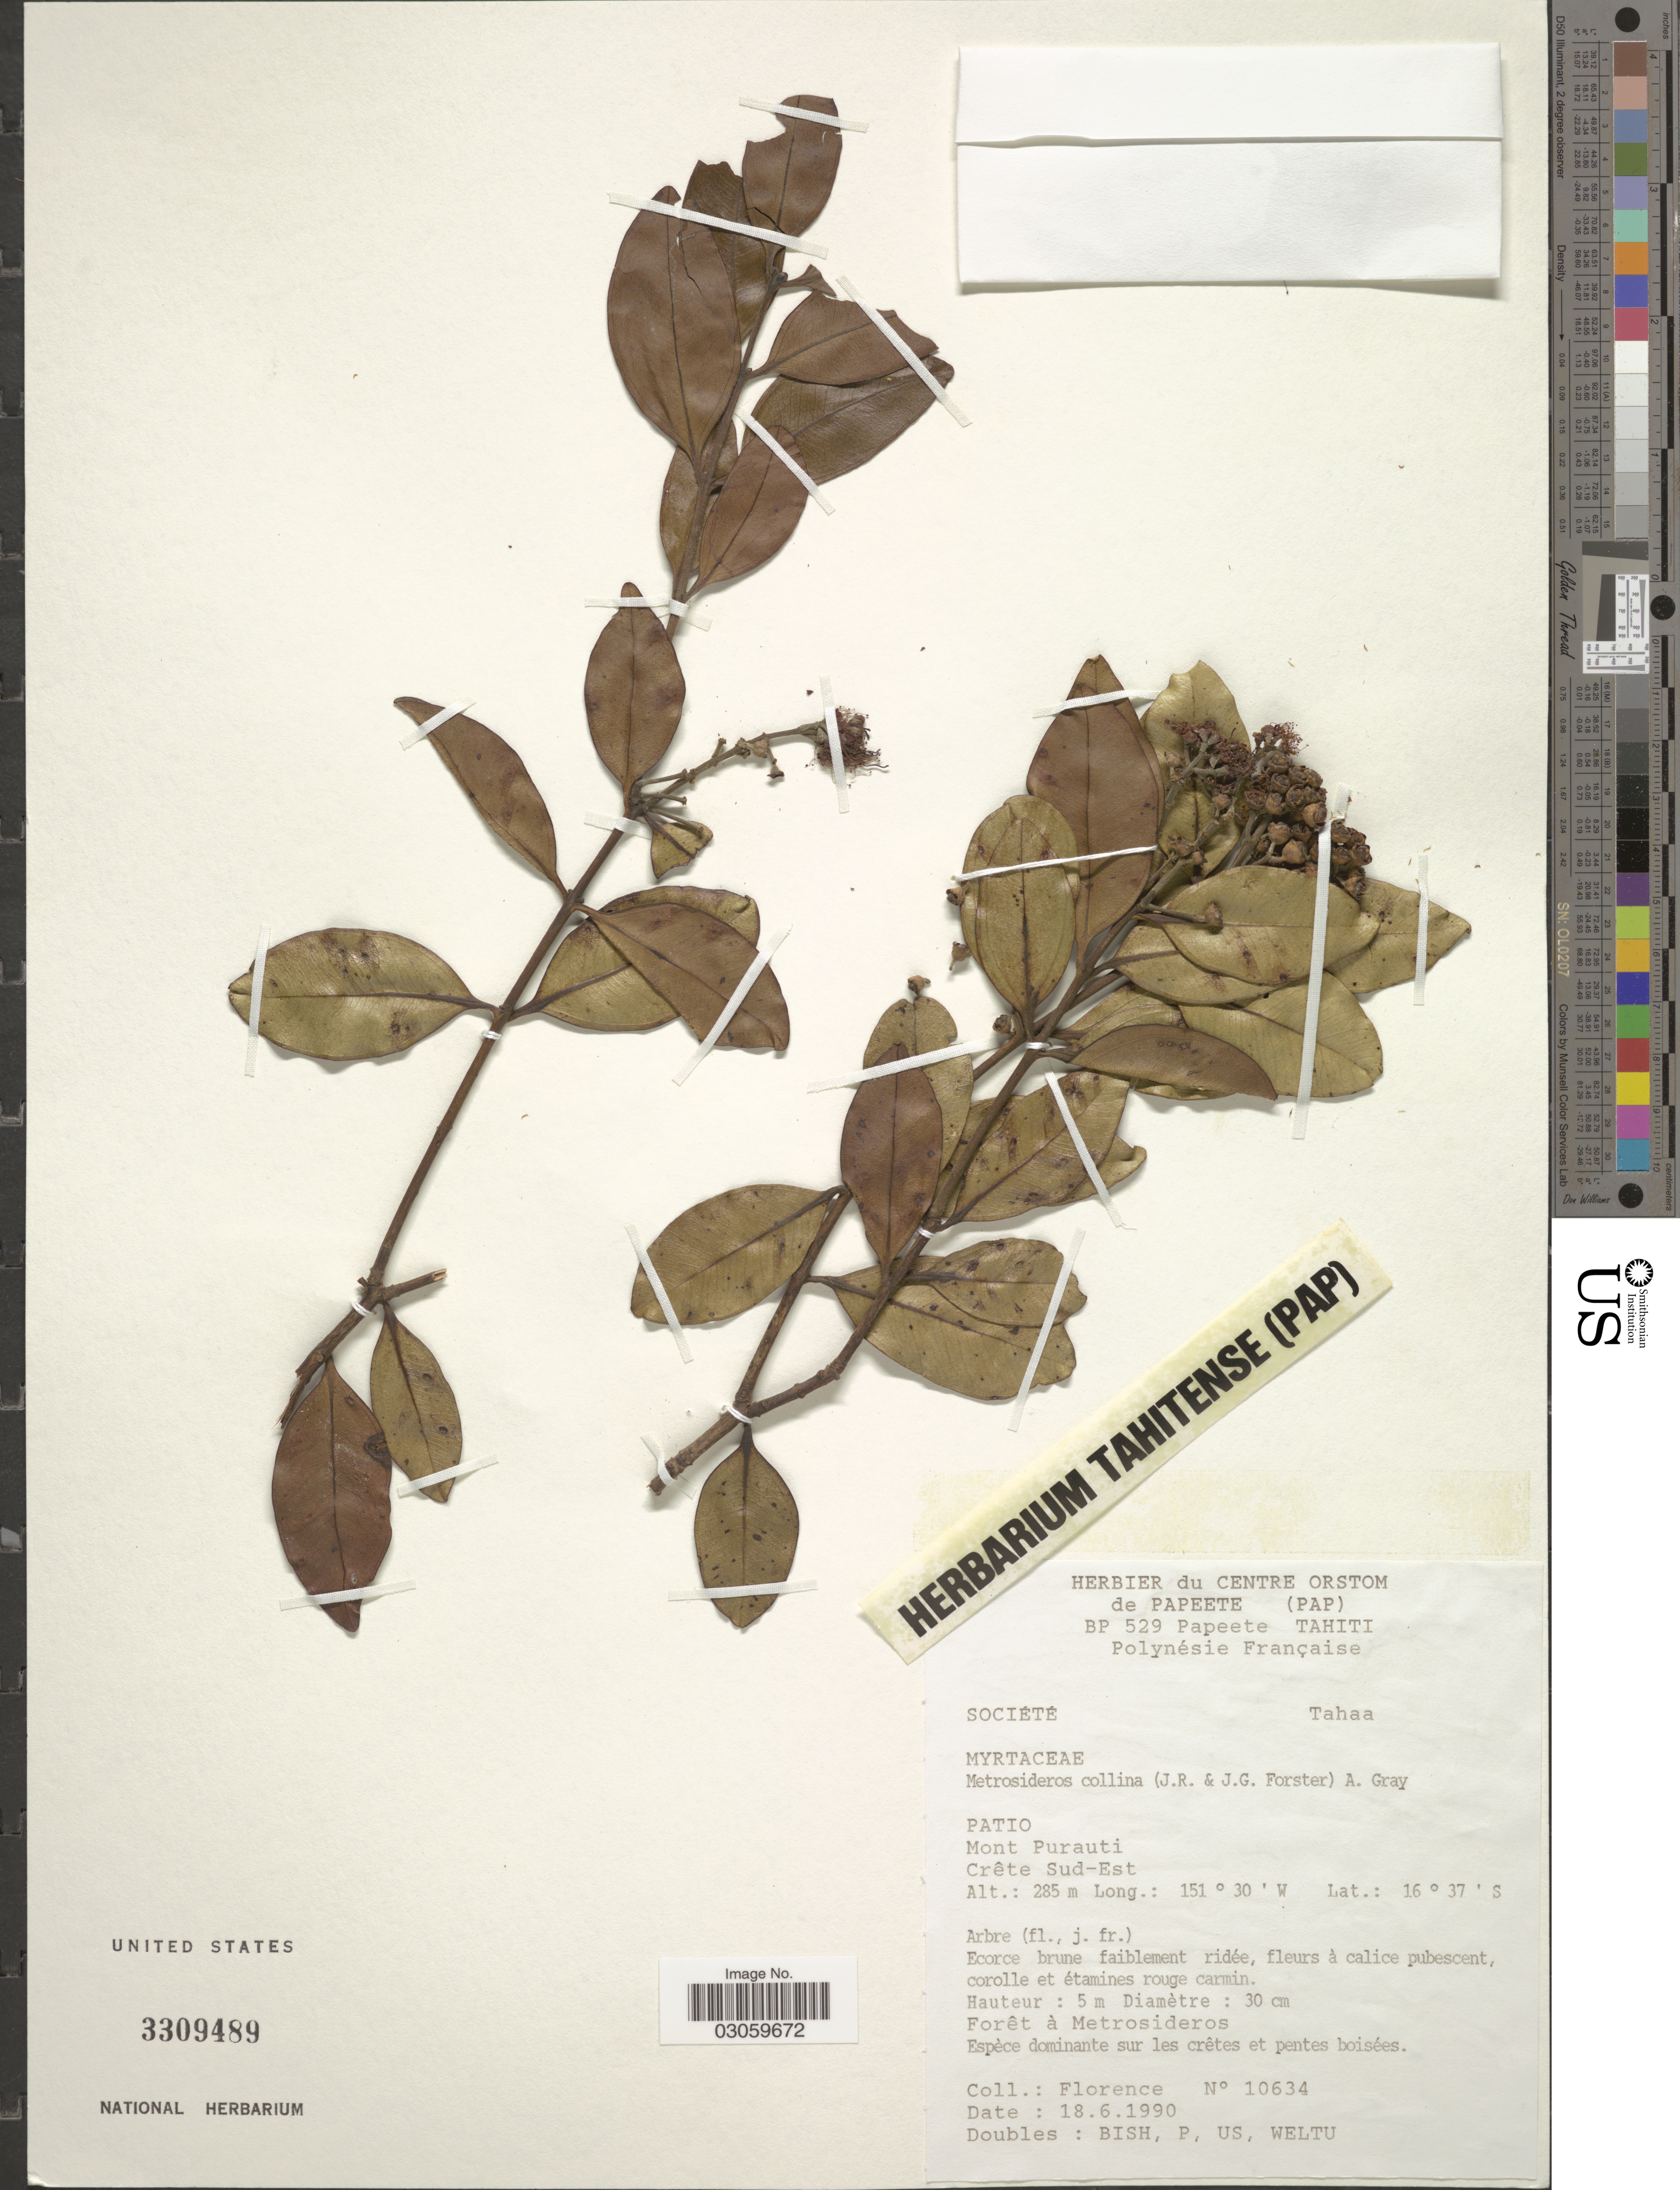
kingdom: Plantae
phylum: Tracheophyta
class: Magnoliopsida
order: Myrtales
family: Myrtaceae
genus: Metrosideros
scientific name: Metrosideros collina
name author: (J.R. Forst. & G. Forst.) A. Gray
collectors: -. Florence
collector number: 10634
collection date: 1990-06-18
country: French Polynesia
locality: Societe. Tahaa. Patio. Mont Purauti. Crête Sud-Est.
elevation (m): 285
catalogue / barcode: US 3309489